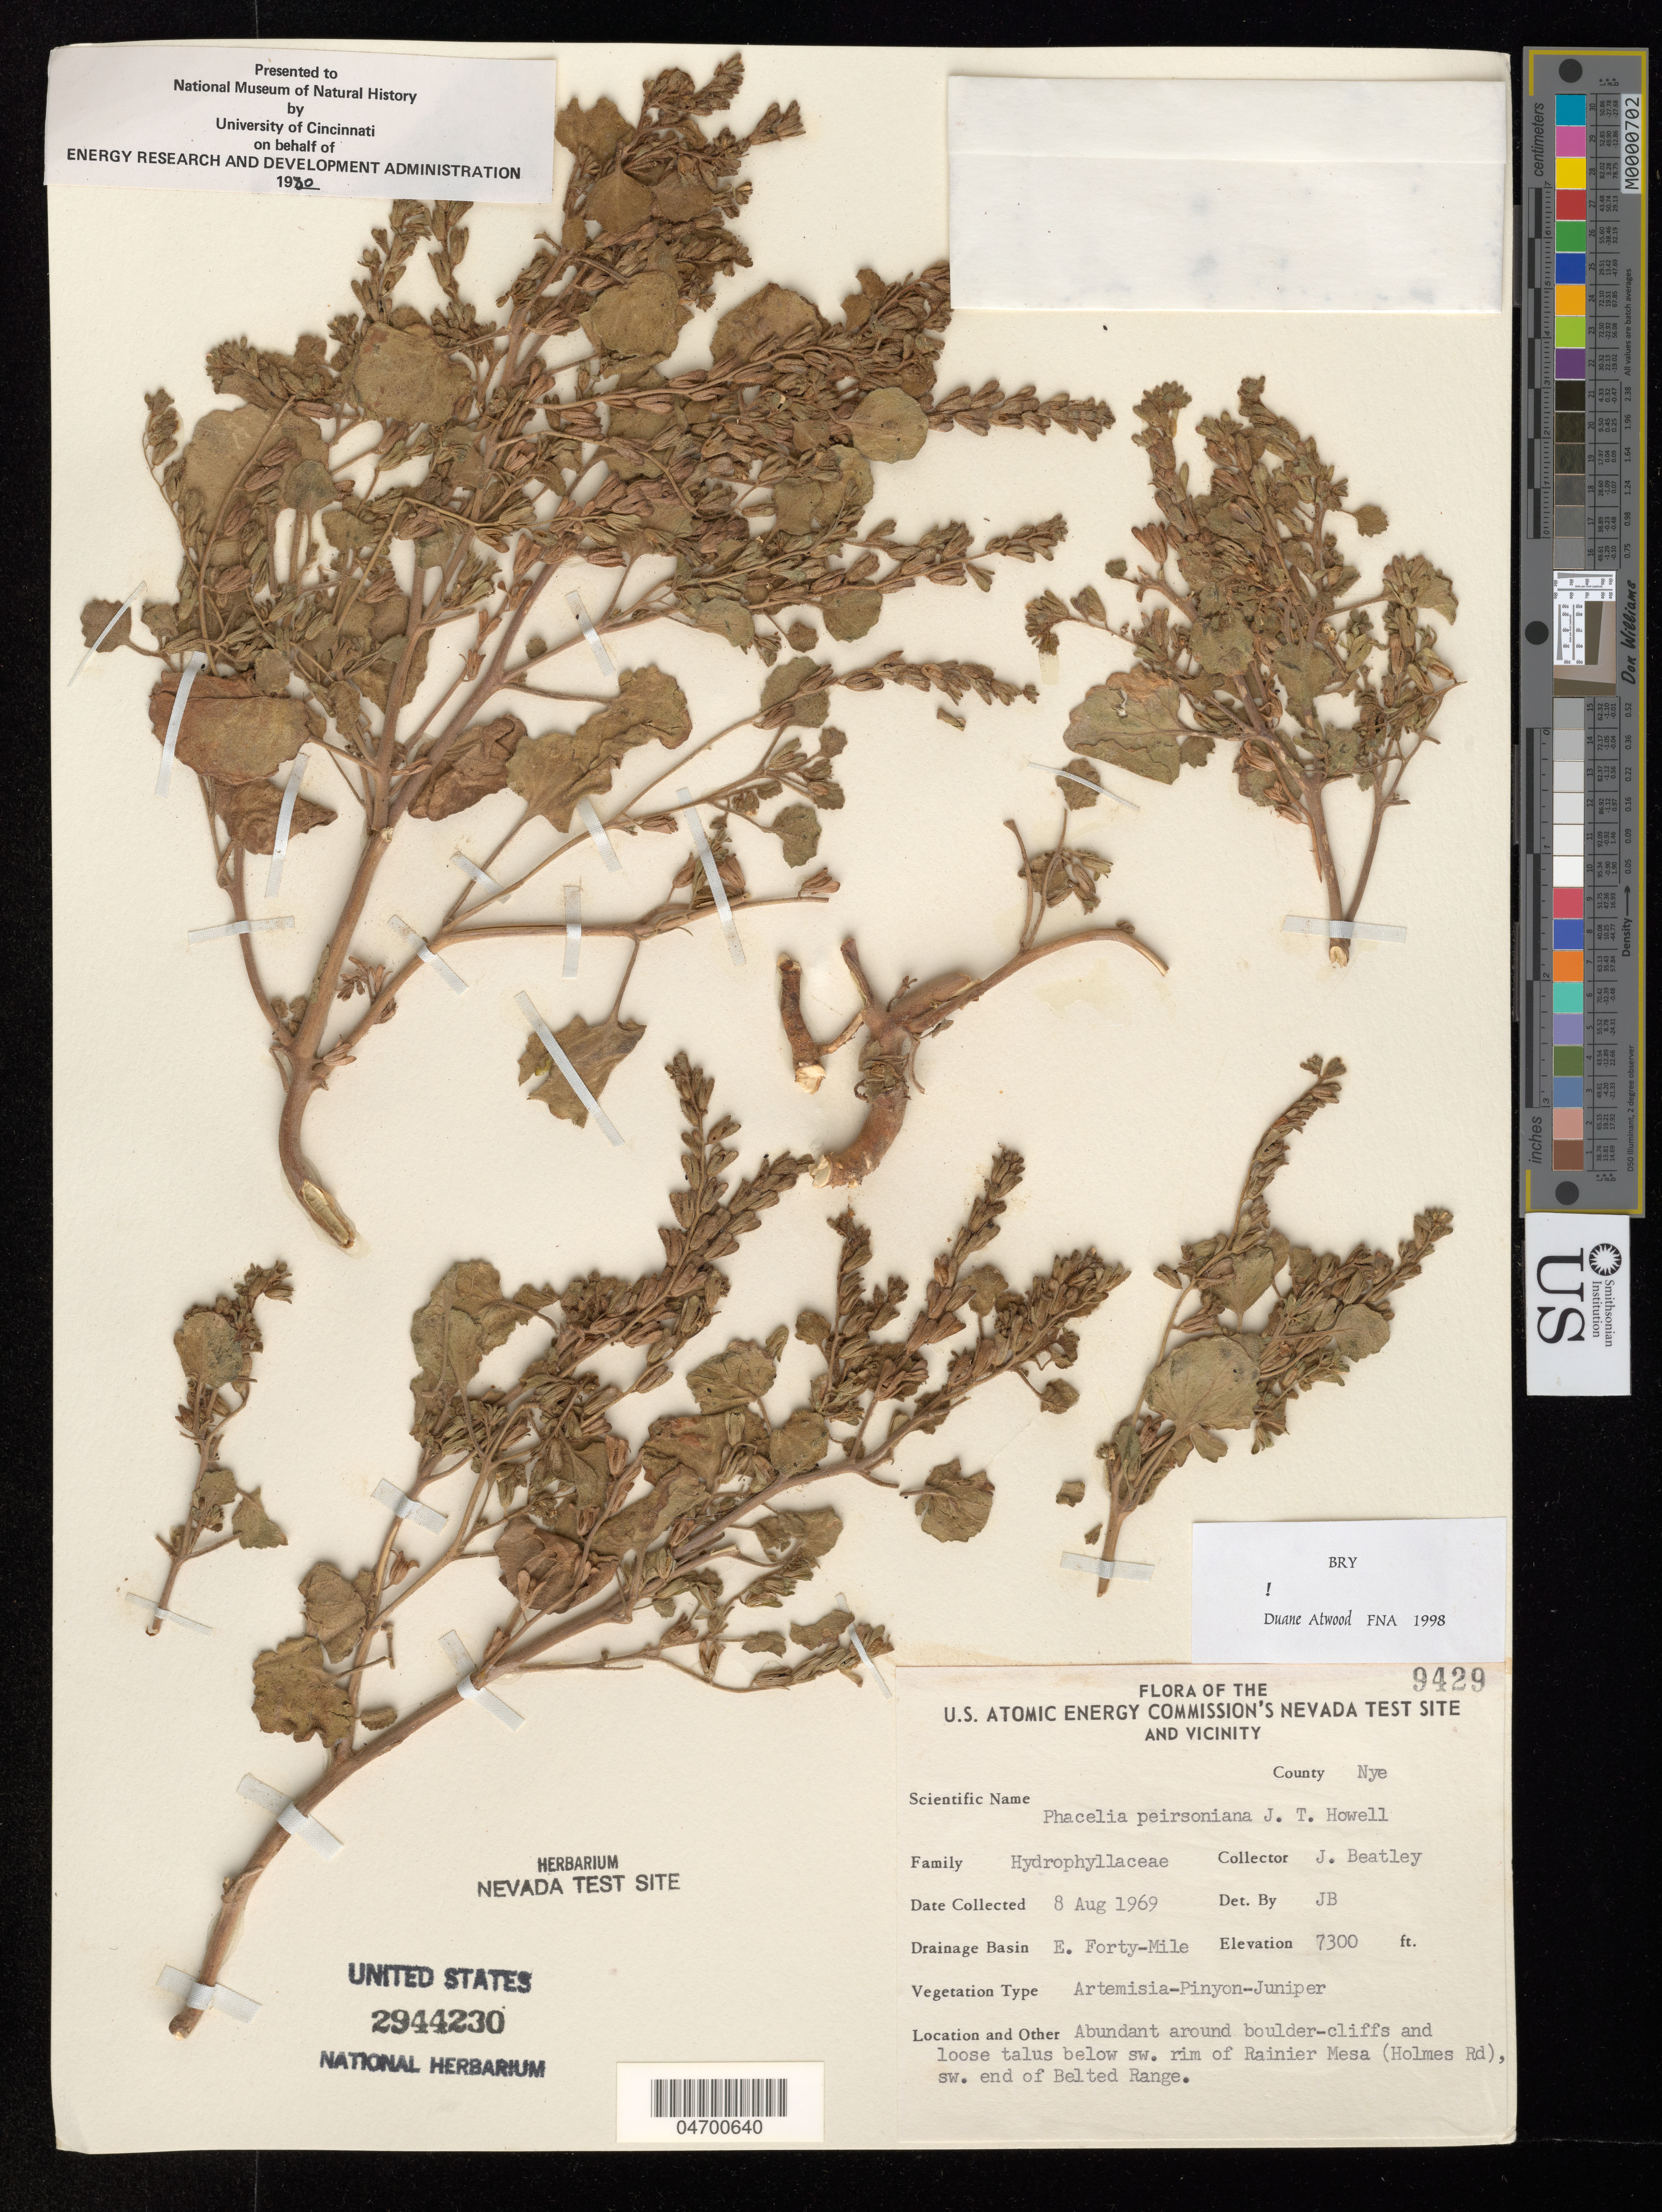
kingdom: Plantae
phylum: Tracheophyta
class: Magnoliopsida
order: Boraginales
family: Hydrophyllaceae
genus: Phacelia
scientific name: Phacelia peirsoniana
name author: J.T. Howell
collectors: J. Beatley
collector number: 9429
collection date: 1969-08-08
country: United States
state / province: Nevada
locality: The U.S. Atomic Energy Commission's Nevada Test Site and Vicinity. County Nye. Drainage Basin E. Forty-Mile. Around boulder-cliffs and loose talus below sw. rim of Rainier Mesa (Holmes Rd), sw. end of Belted Range.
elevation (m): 2225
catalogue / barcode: US 2944230